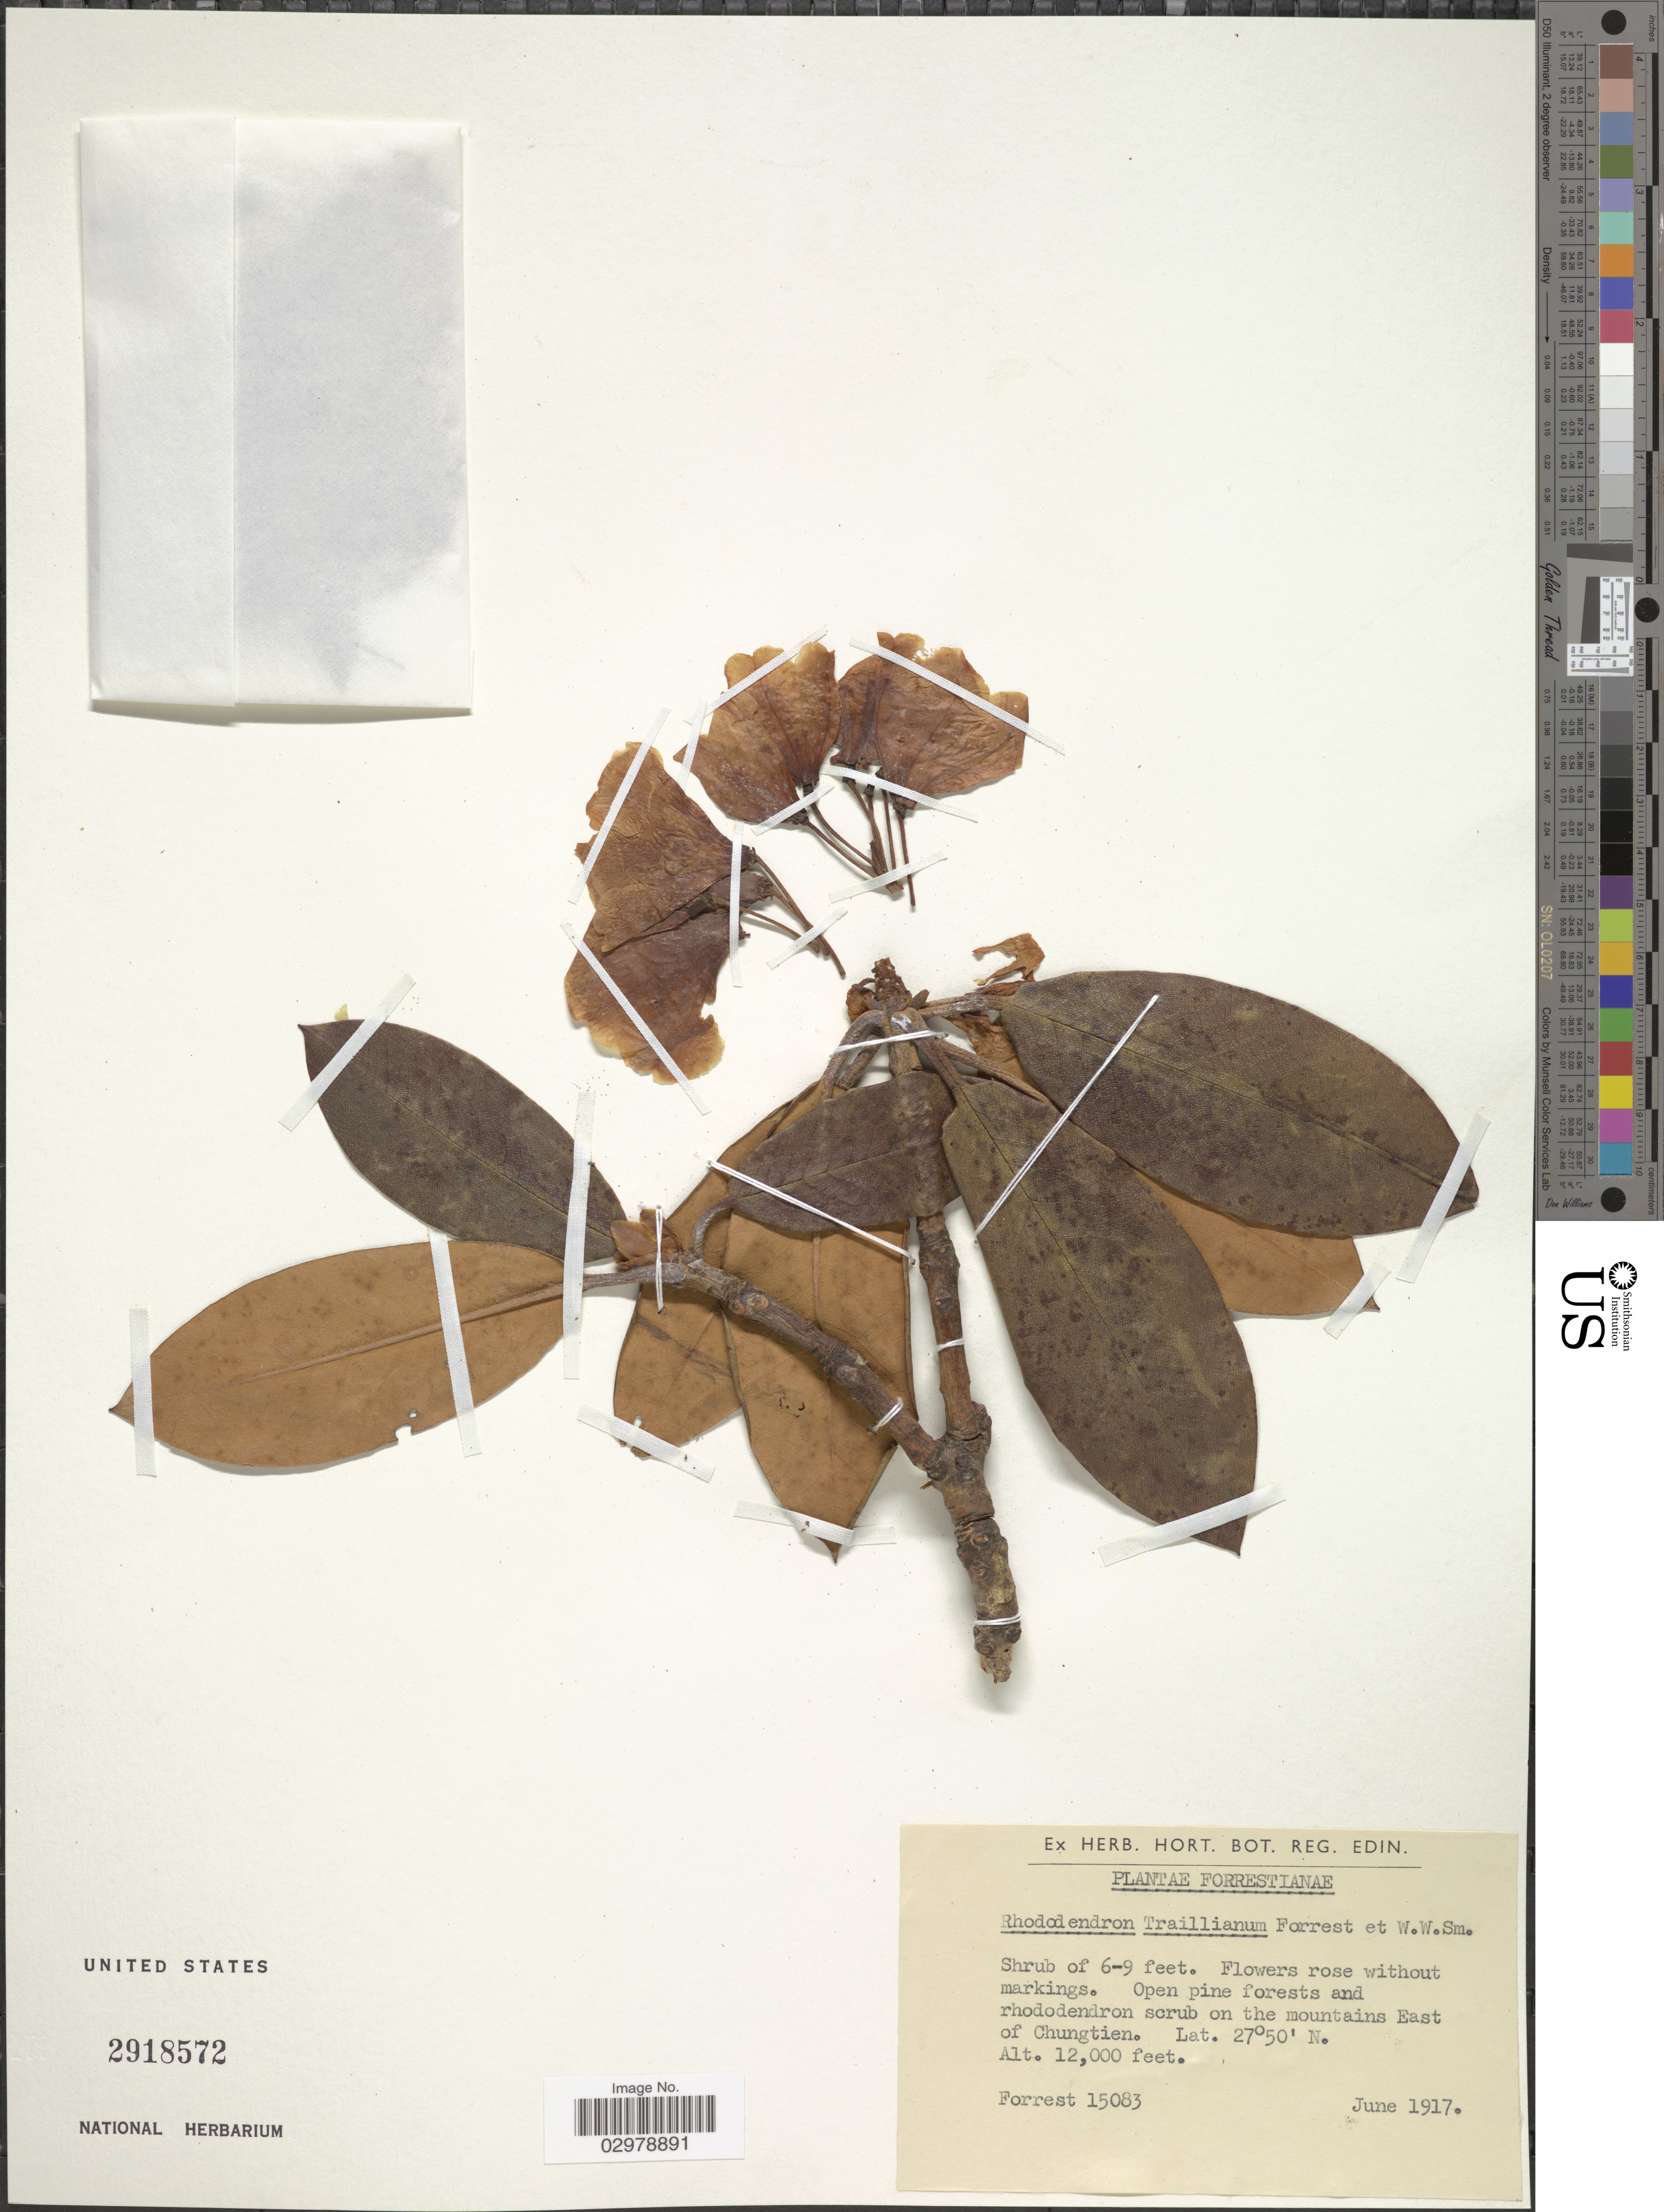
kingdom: Plantae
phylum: Tracheophyta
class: Magnoliopsida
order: Ericales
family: Ericaceae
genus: Rhododendron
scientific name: Rhododendron traillianum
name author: Forrest & W.W. Sm.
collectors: -. Forrest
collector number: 15083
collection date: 1917-06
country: China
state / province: Yunnan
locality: Open pine forests and rhododendron scrub on the mountains East of Chungtien.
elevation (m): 3658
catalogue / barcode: US 2918572